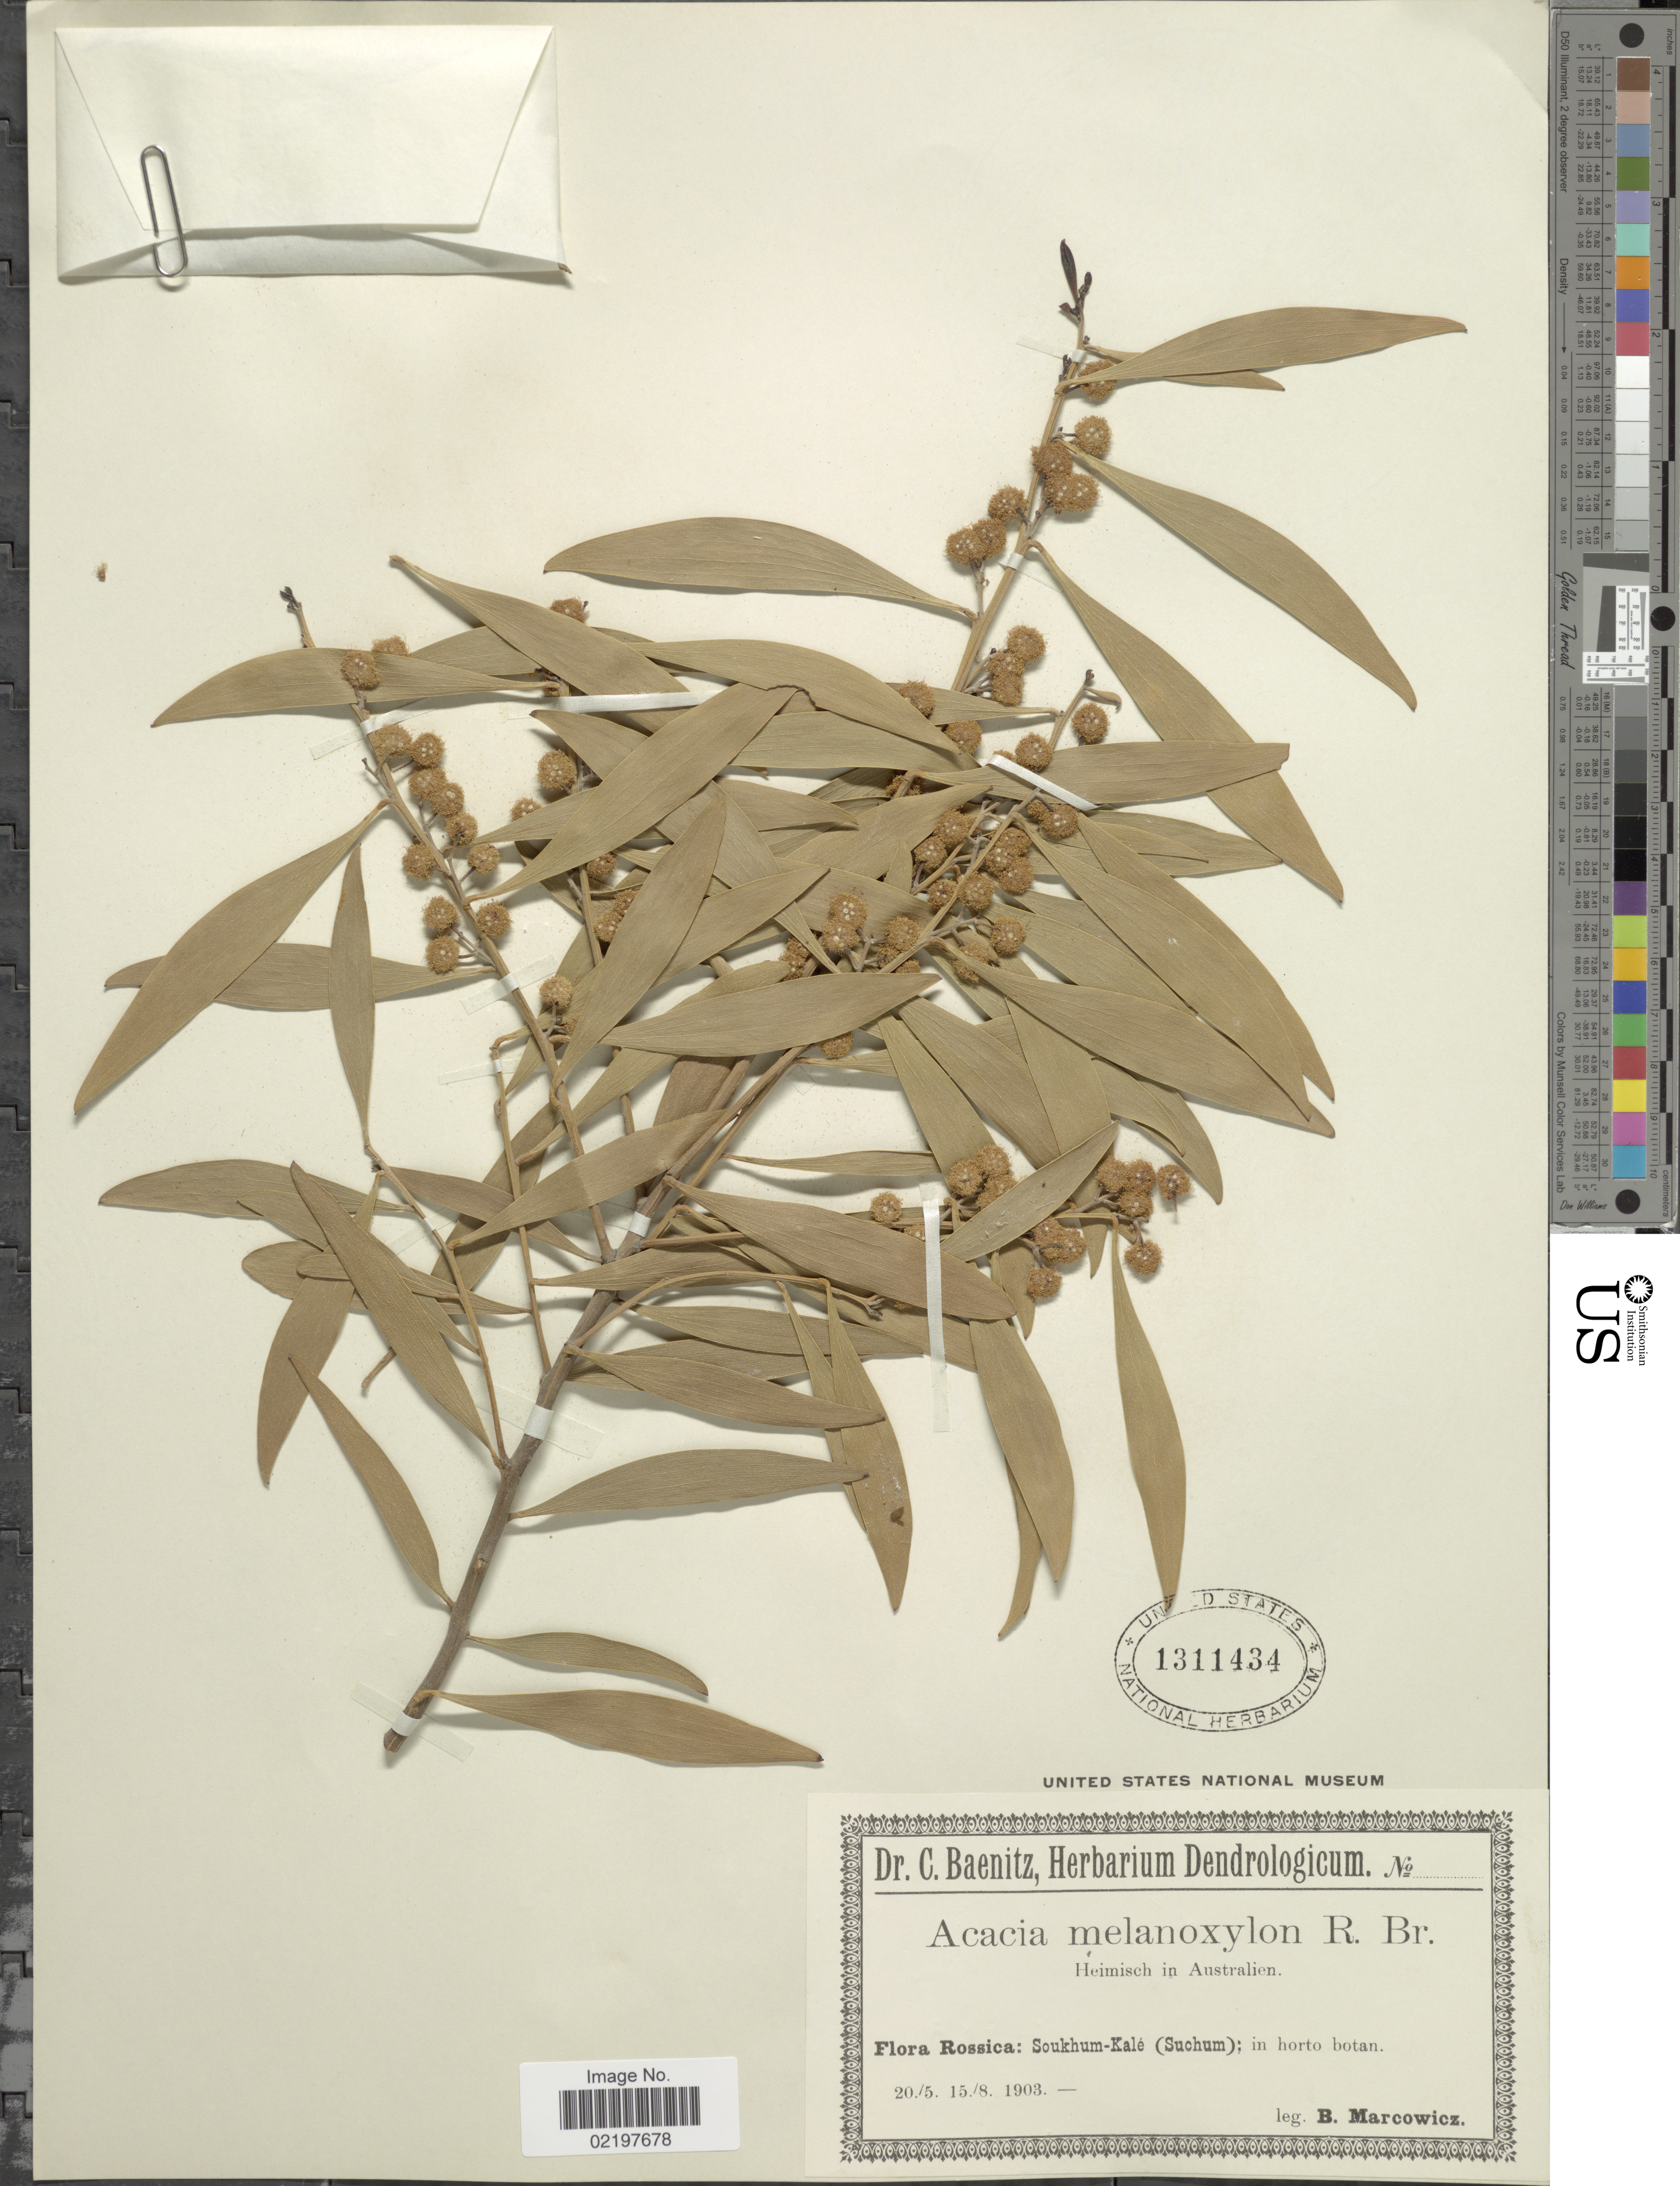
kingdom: Plantae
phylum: Tracheophyta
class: Magnoliopsida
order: Fabales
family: Fabaceae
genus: Acacia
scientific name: Acacia melanoxylon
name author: R. Br.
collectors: B. Marcowicz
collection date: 1903-05-20/1903-08-15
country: Georgia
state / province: Abkhazia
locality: Rossica: Soukhun-Kale (Suchum); in horto botan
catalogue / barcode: US 1311434